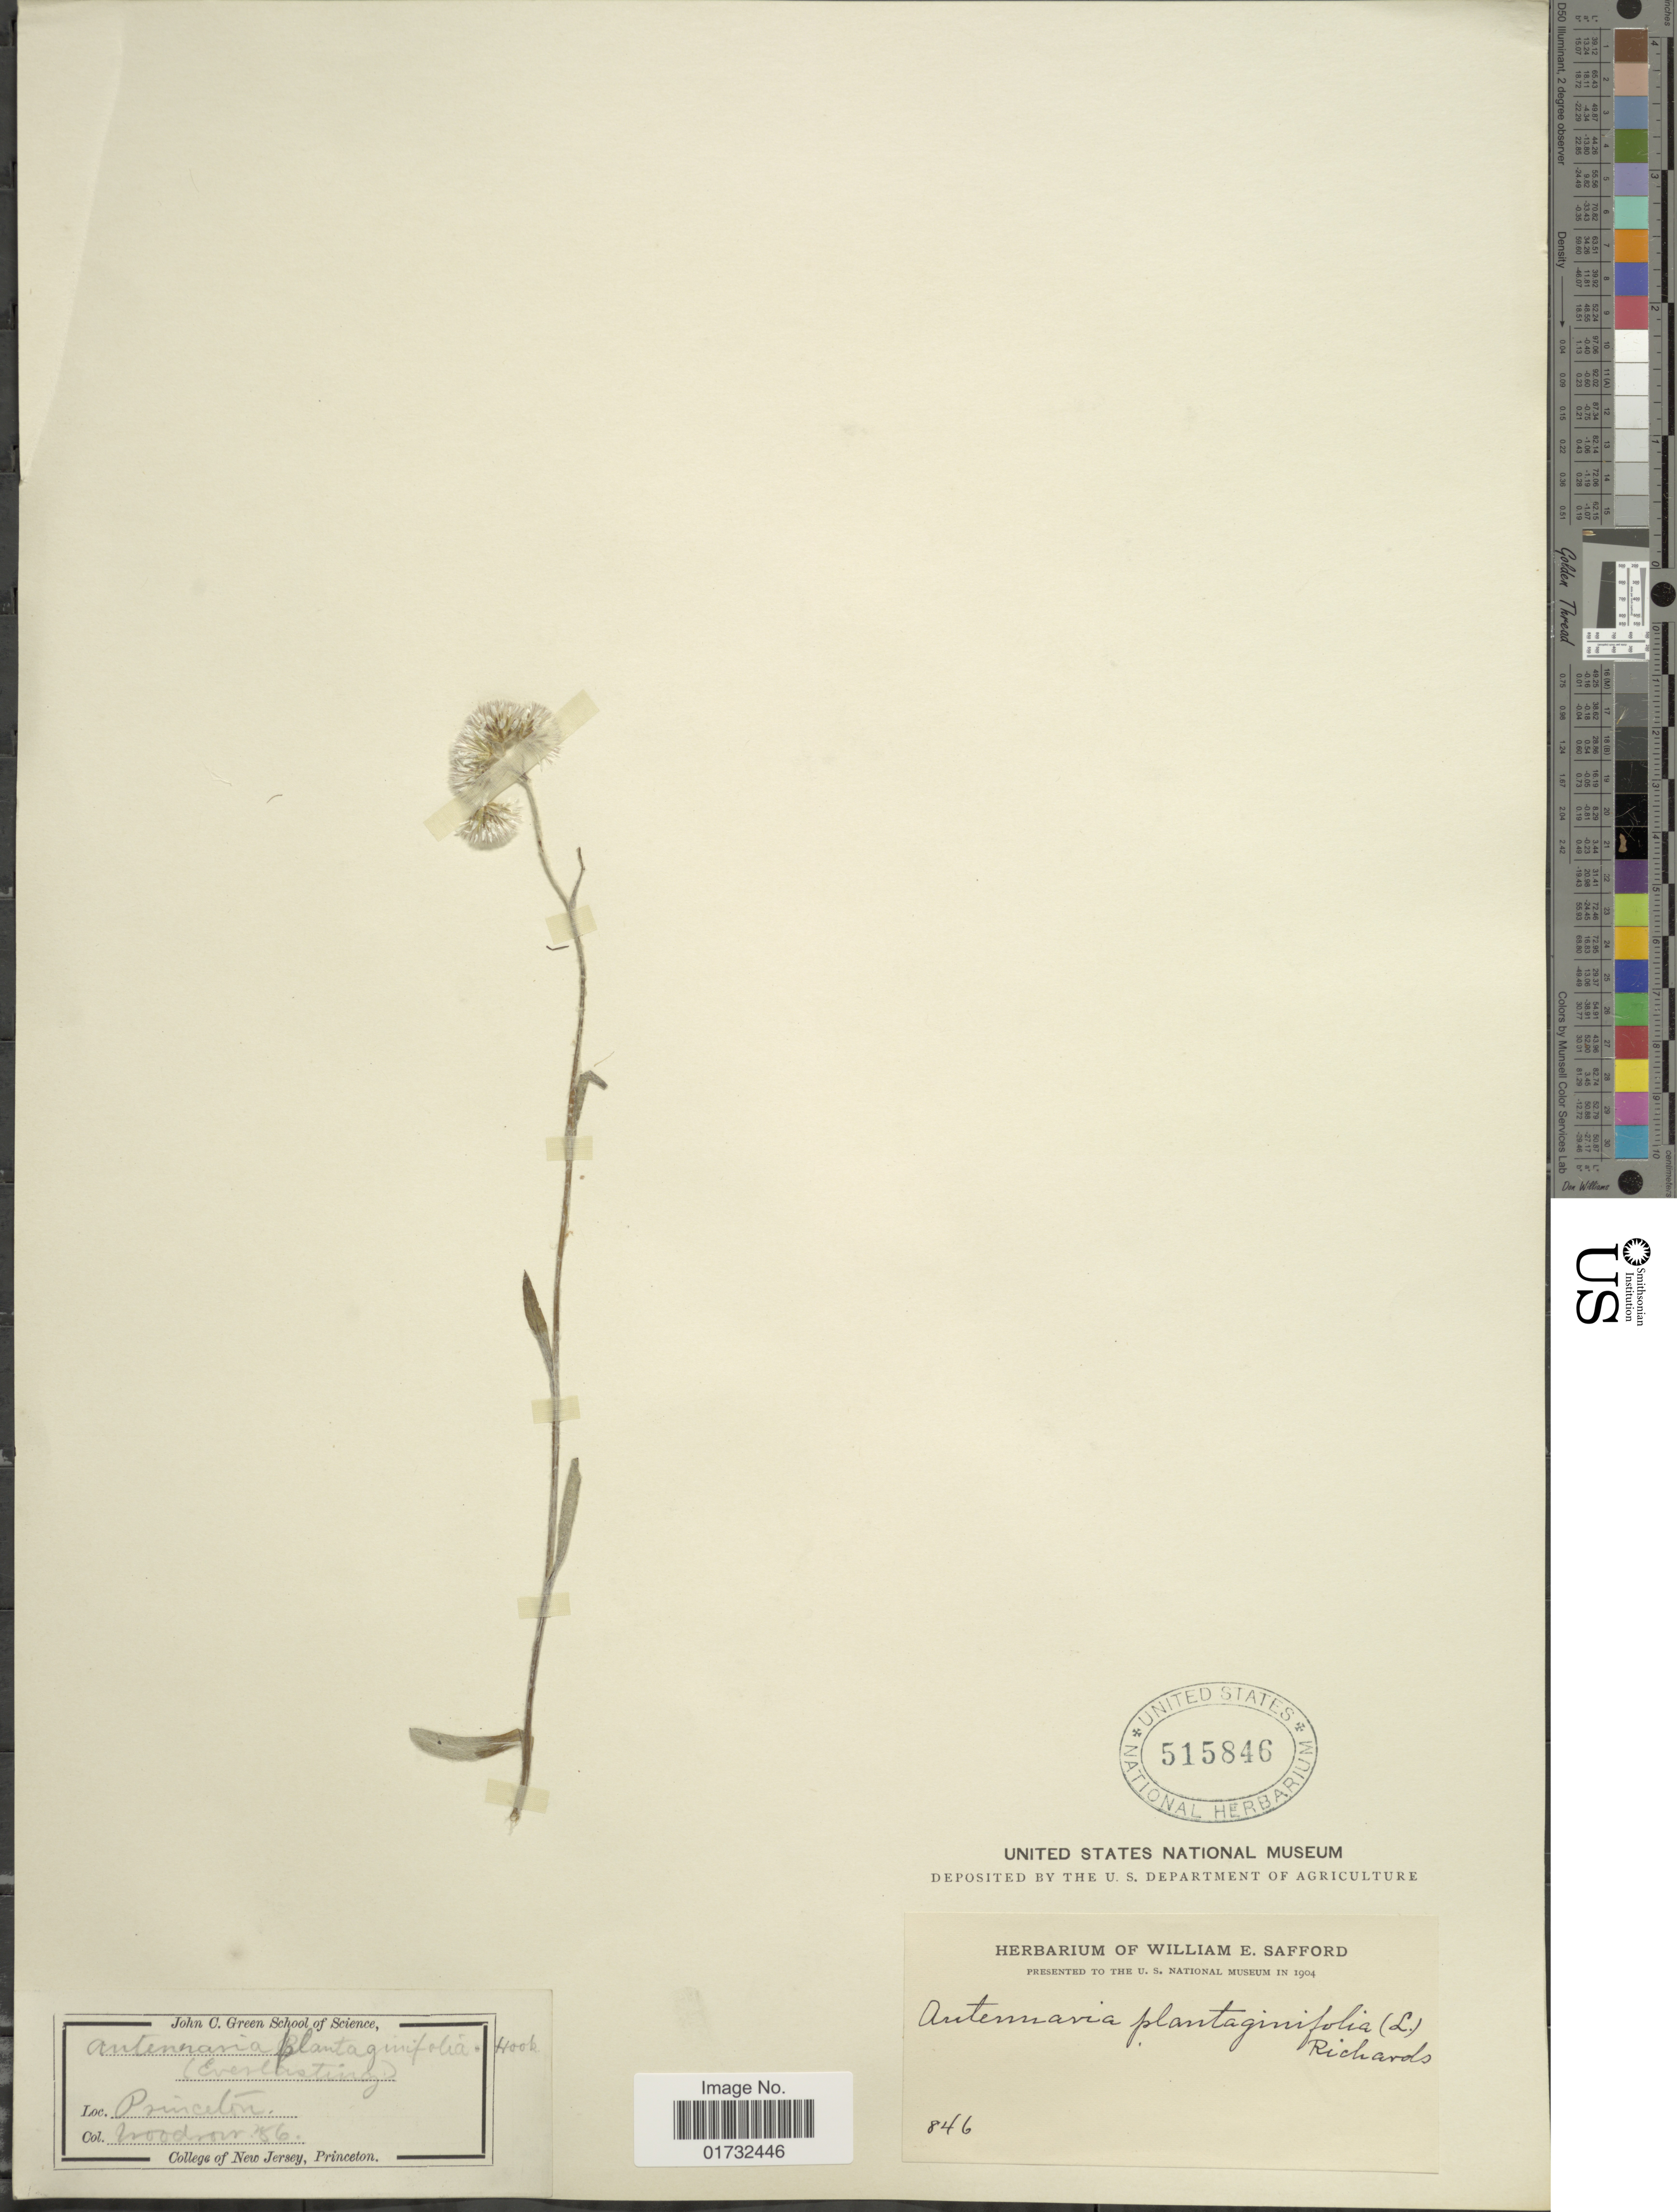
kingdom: Plantae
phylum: Tracheophyta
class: Magnoliopsida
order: Asterales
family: Asteraceae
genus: Antennaria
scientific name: Antennaria plantaginifolia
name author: (L.) Richardson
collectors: -- Woodson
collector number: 846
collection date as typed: Transcribed d/m/y: //86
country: United States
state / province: New Jersey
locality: Princeton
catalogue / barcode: US 515846